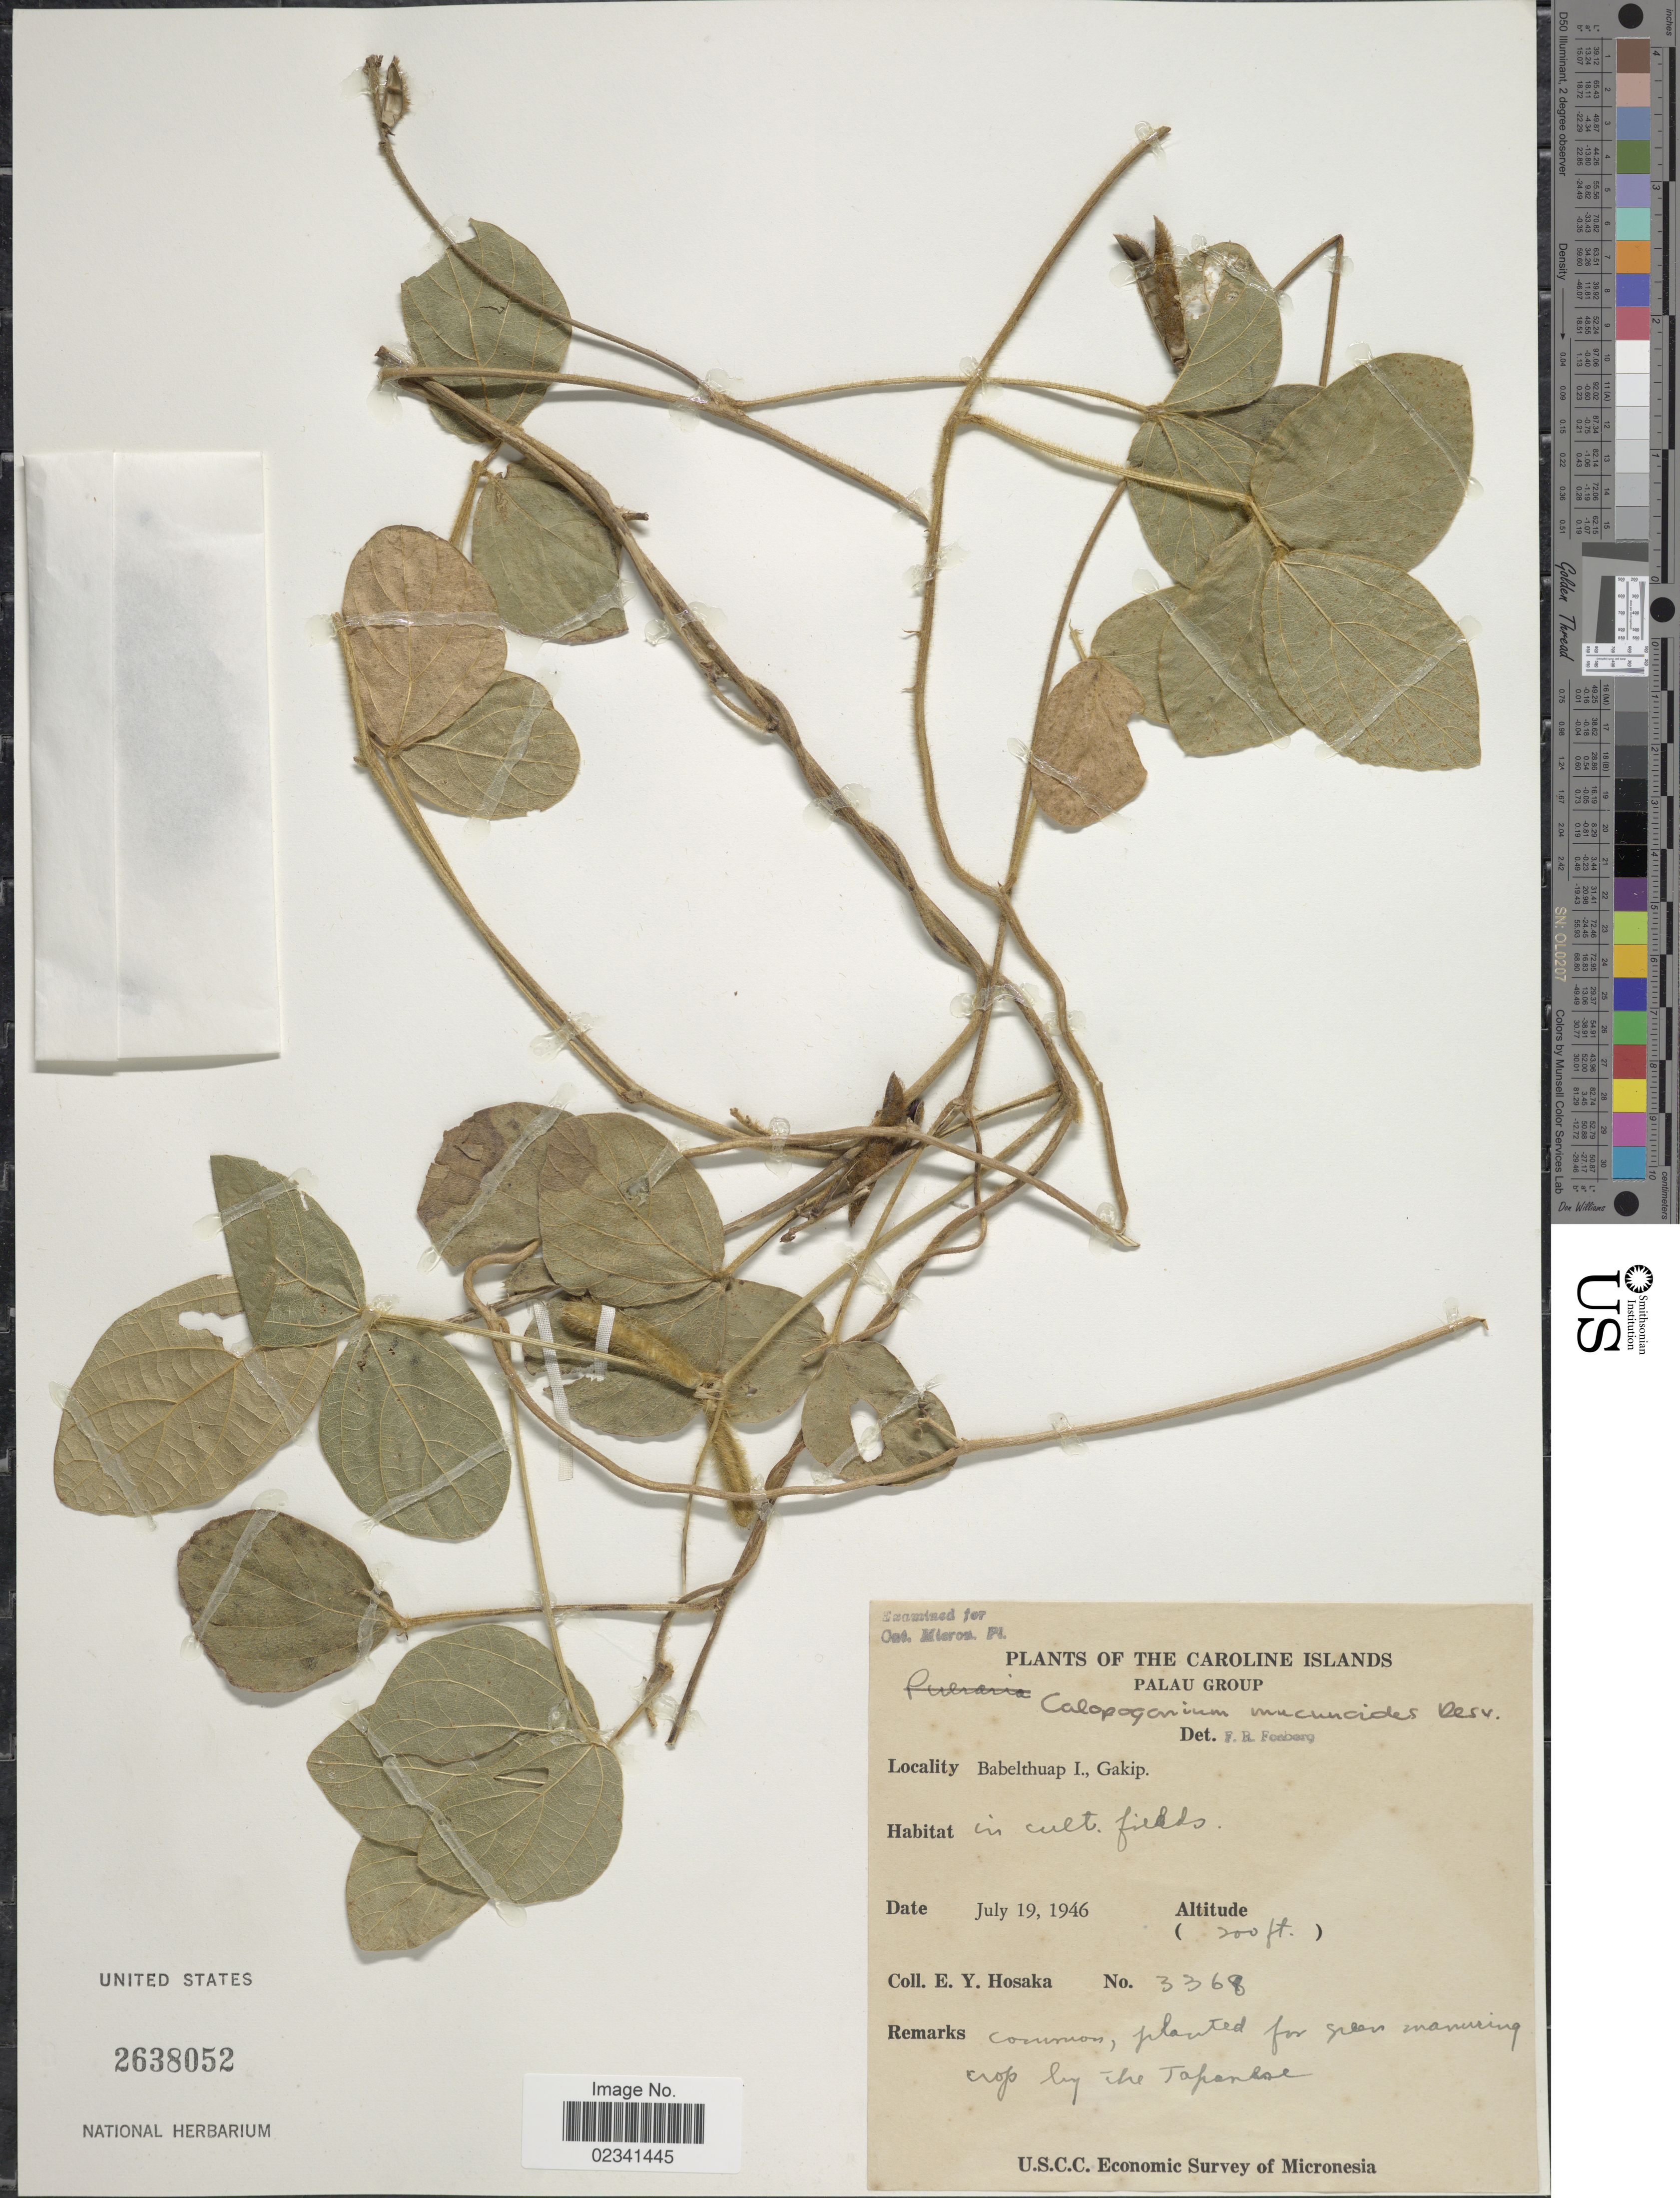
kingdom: Plantae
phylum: Tracheophyta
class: Magnoliopsida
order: Fabales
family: Fabaceae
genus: Calopogonium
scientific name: Calopogonium mucunoides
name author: Desv.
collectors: E. Y. Hosaka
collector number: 3368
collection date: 1946-07-19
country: Palau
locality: The Caroline Islands, Palau Group, Babelthuap O., Gakip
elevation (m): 61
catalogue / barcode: US 2638052